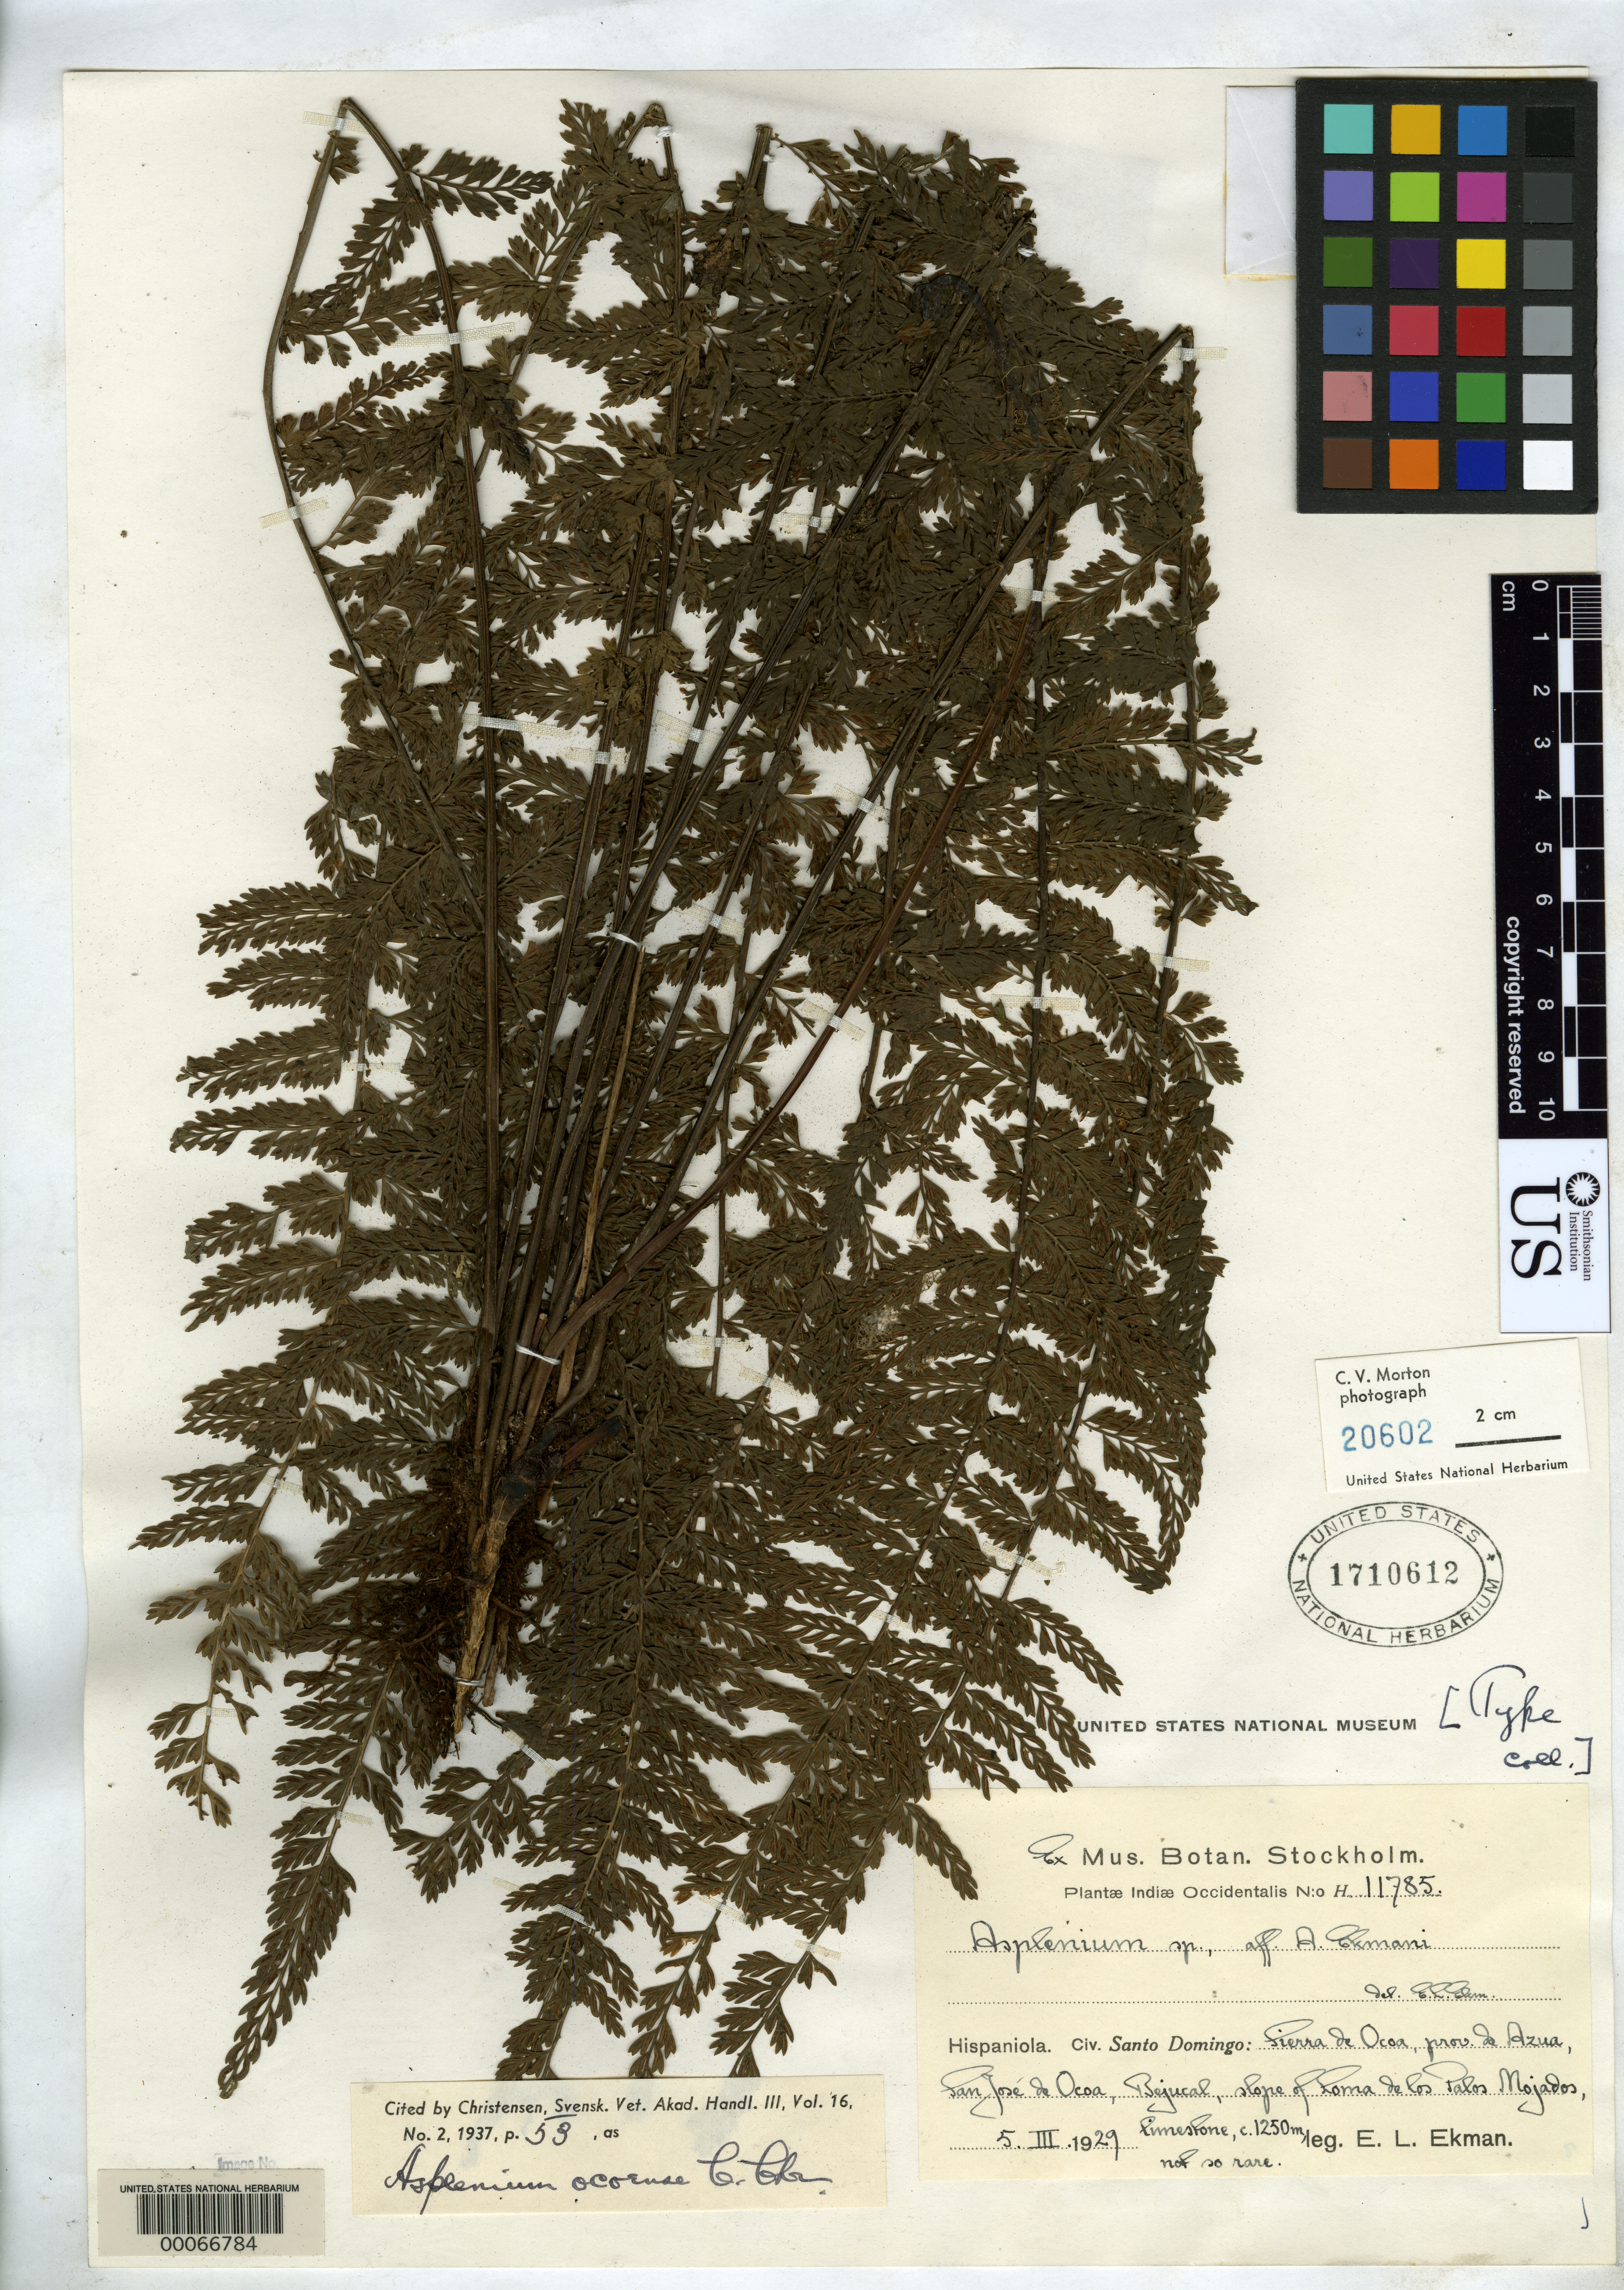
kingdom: Plantae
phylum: Tracheophyta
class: Polypodiopsida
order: Polypodiales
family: Aspleniaceae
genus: Asplenium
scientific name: Asplenium ocoense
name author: C. Chr.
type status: Isotype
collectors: E. L. Ekman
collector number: H11785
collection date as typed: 05 May 1929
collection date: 1929-05-05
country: Dominican Republic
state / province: Azua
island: Hispaniola Island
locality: Sierra de Ocoa, San Jose de Ocoa, slope of Los Palos Mojados.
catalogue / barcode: US 1710612